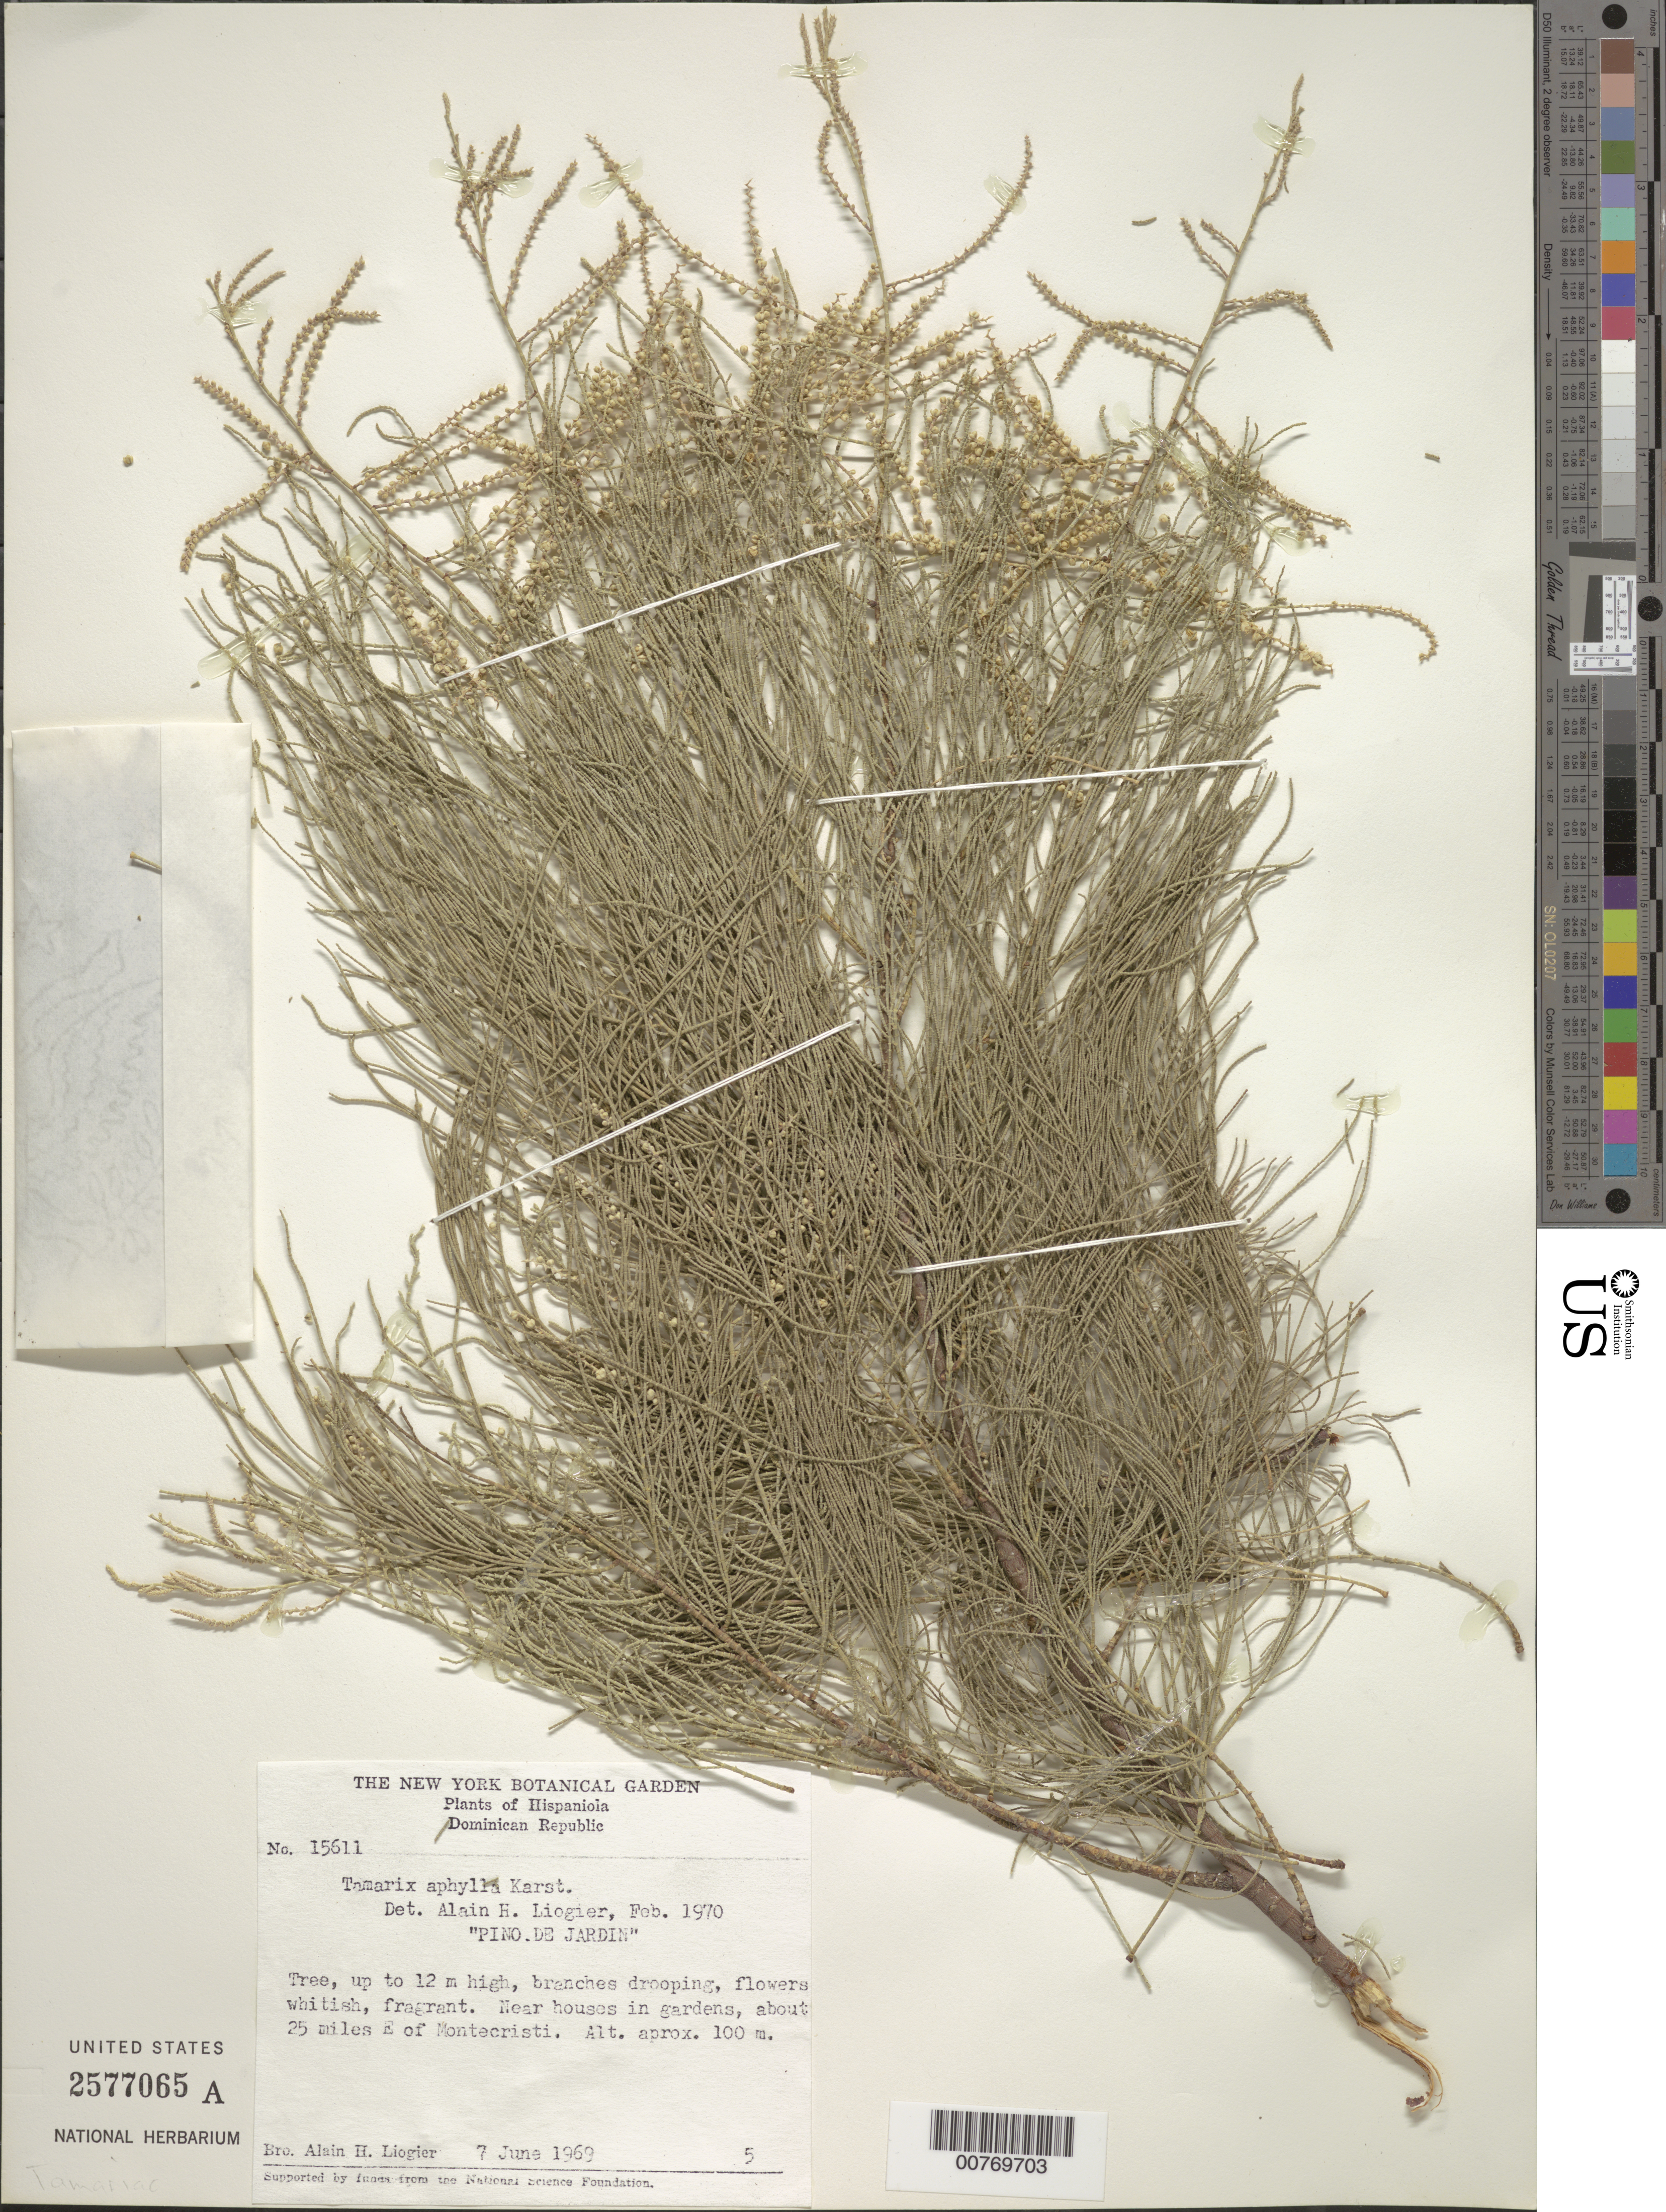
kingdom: Plantae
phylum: Tracheophyta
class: Magnoliopsida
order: Caryophyllales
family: Tamaricaceae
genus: Tamarix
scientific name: Tamarix aphylla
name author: (L.) H. Karst.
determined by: Liogier, Alain H.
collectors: A. H. Liogier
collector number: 15611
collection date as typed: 07 Jun 1969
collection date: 1969-06-07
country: Dominican Republic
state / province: Monte Cristi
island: Hispaniola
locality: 25 miles E. of Montecristi.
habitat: Near houses in gardens.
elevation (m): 100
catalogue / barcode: US 2577065